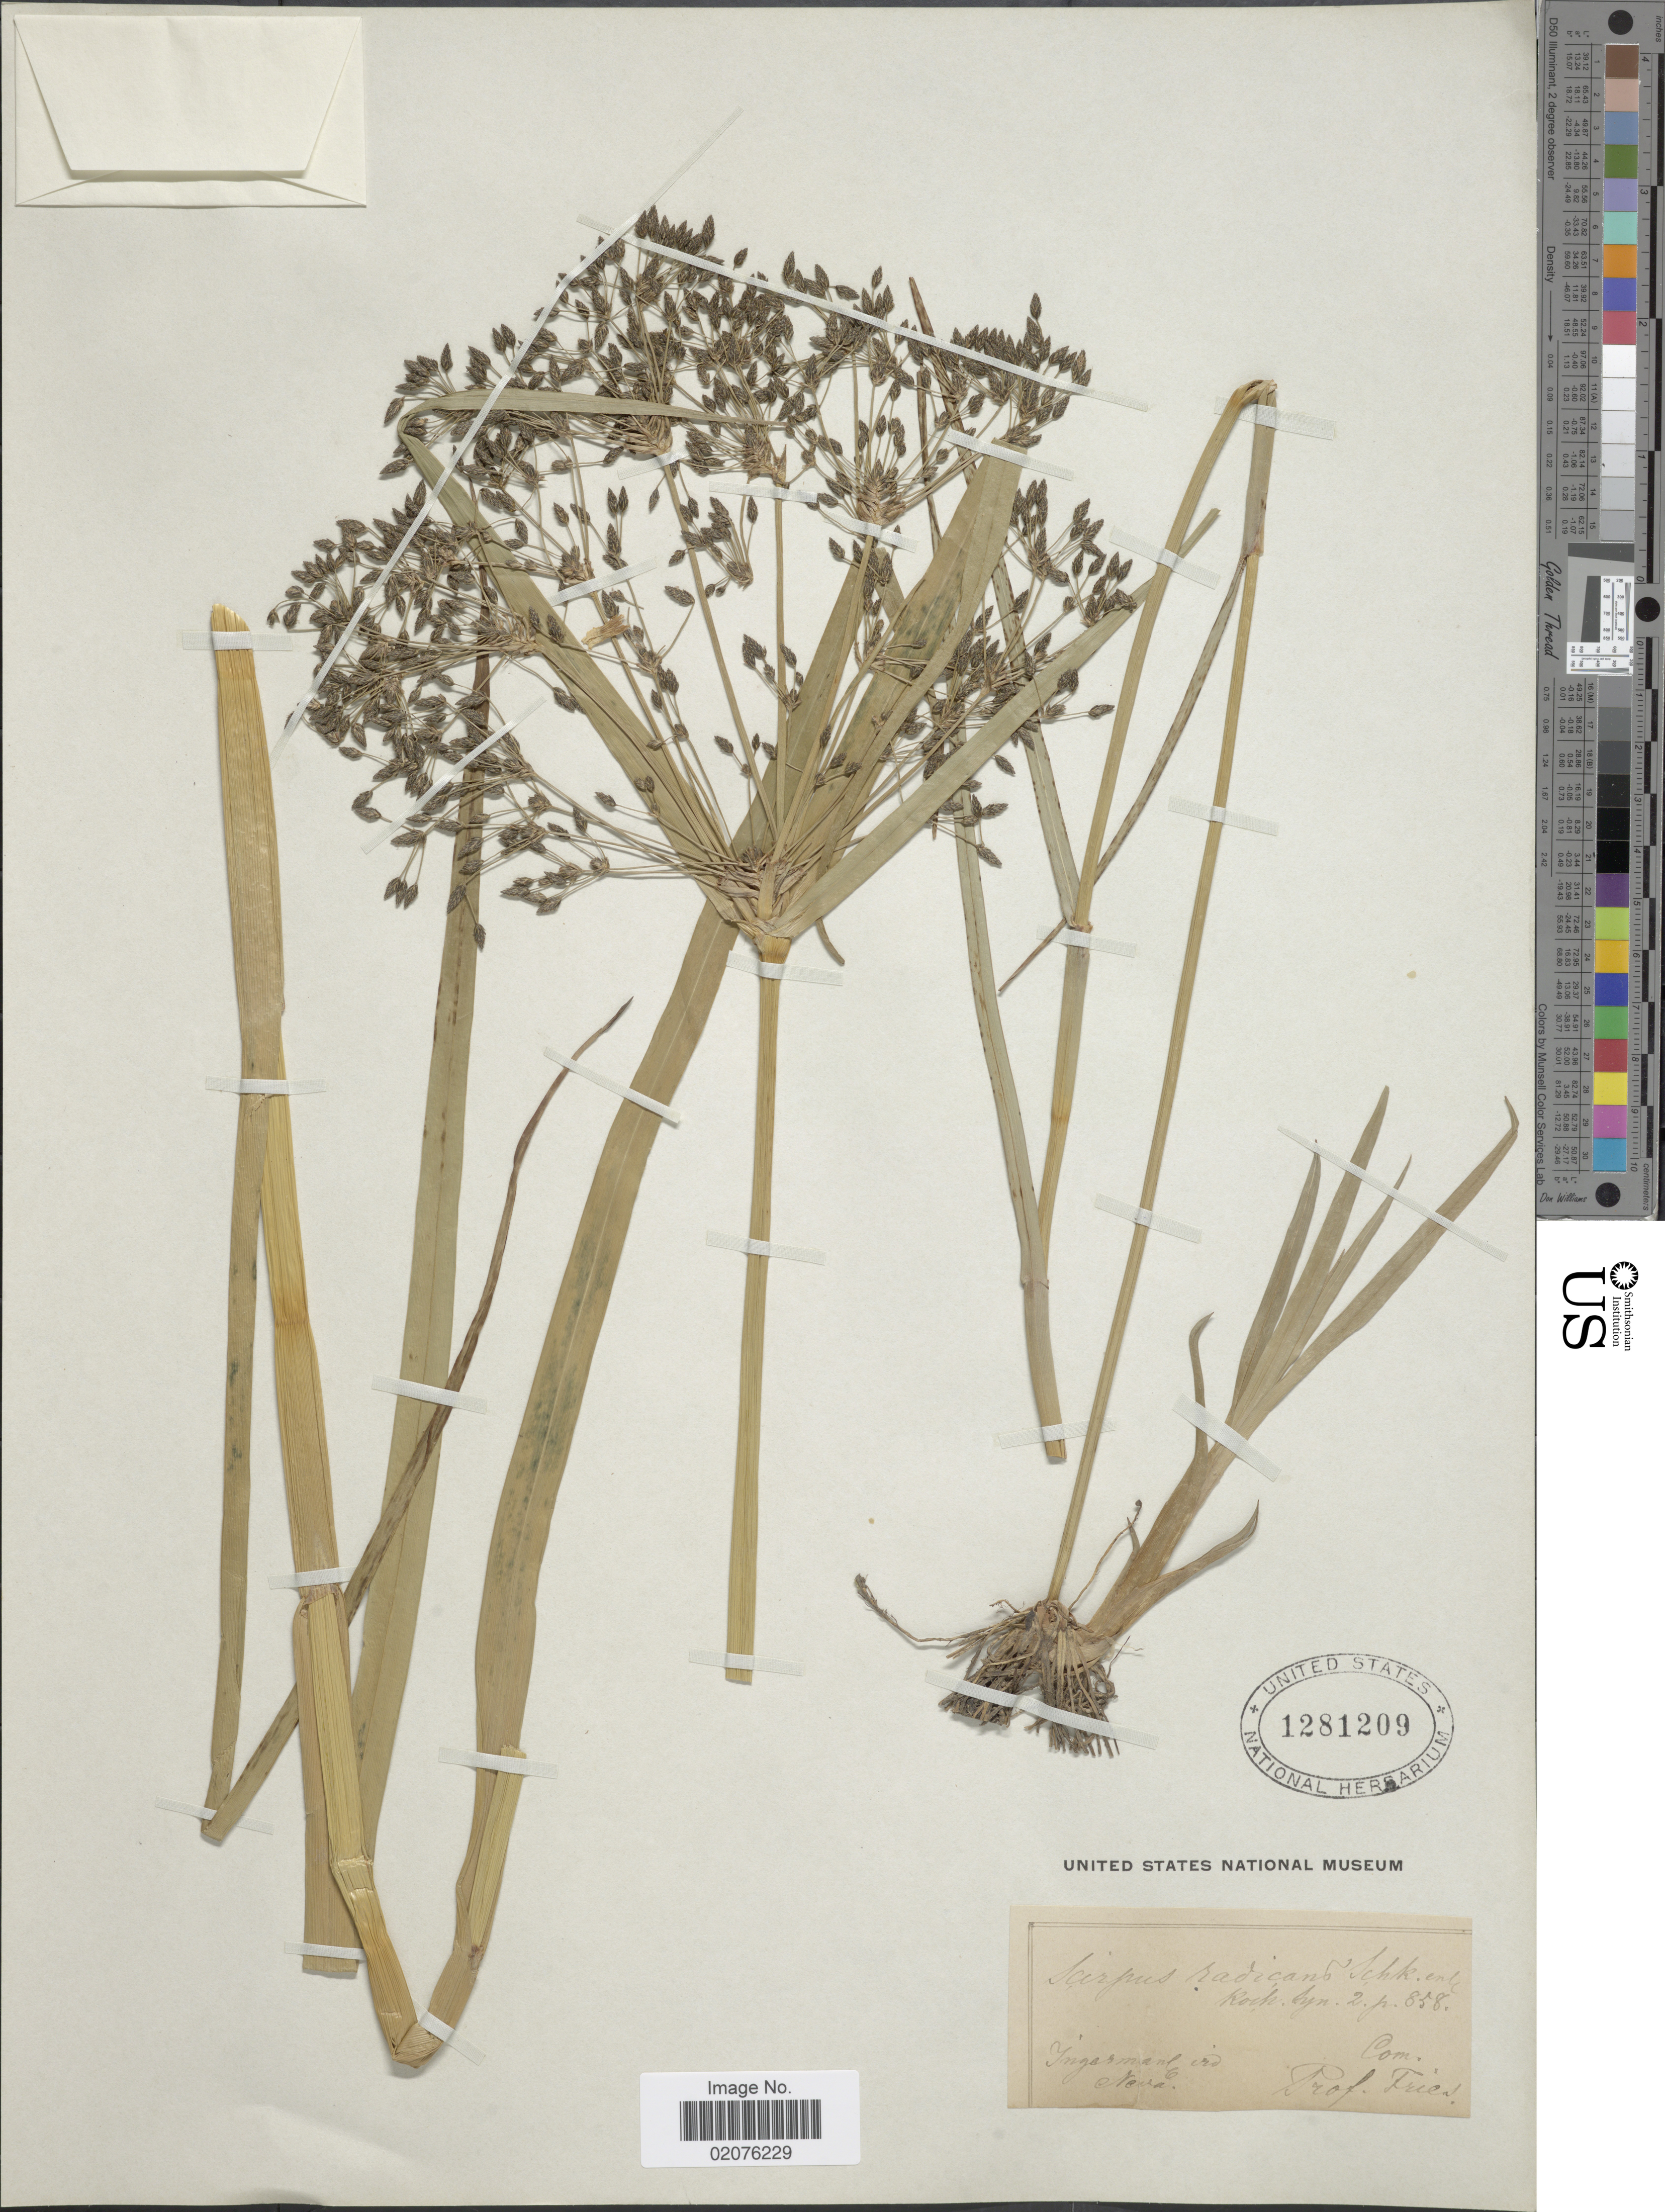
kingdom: Plantae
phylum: Tracheophyta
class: Liliopsida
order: Poales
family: Cyperaceae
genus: Scirpus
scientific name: Scirpus radicans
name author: Schkuhr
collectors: -. Fries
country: Finland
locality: Ingermane. Neva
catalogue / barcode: US 1281209